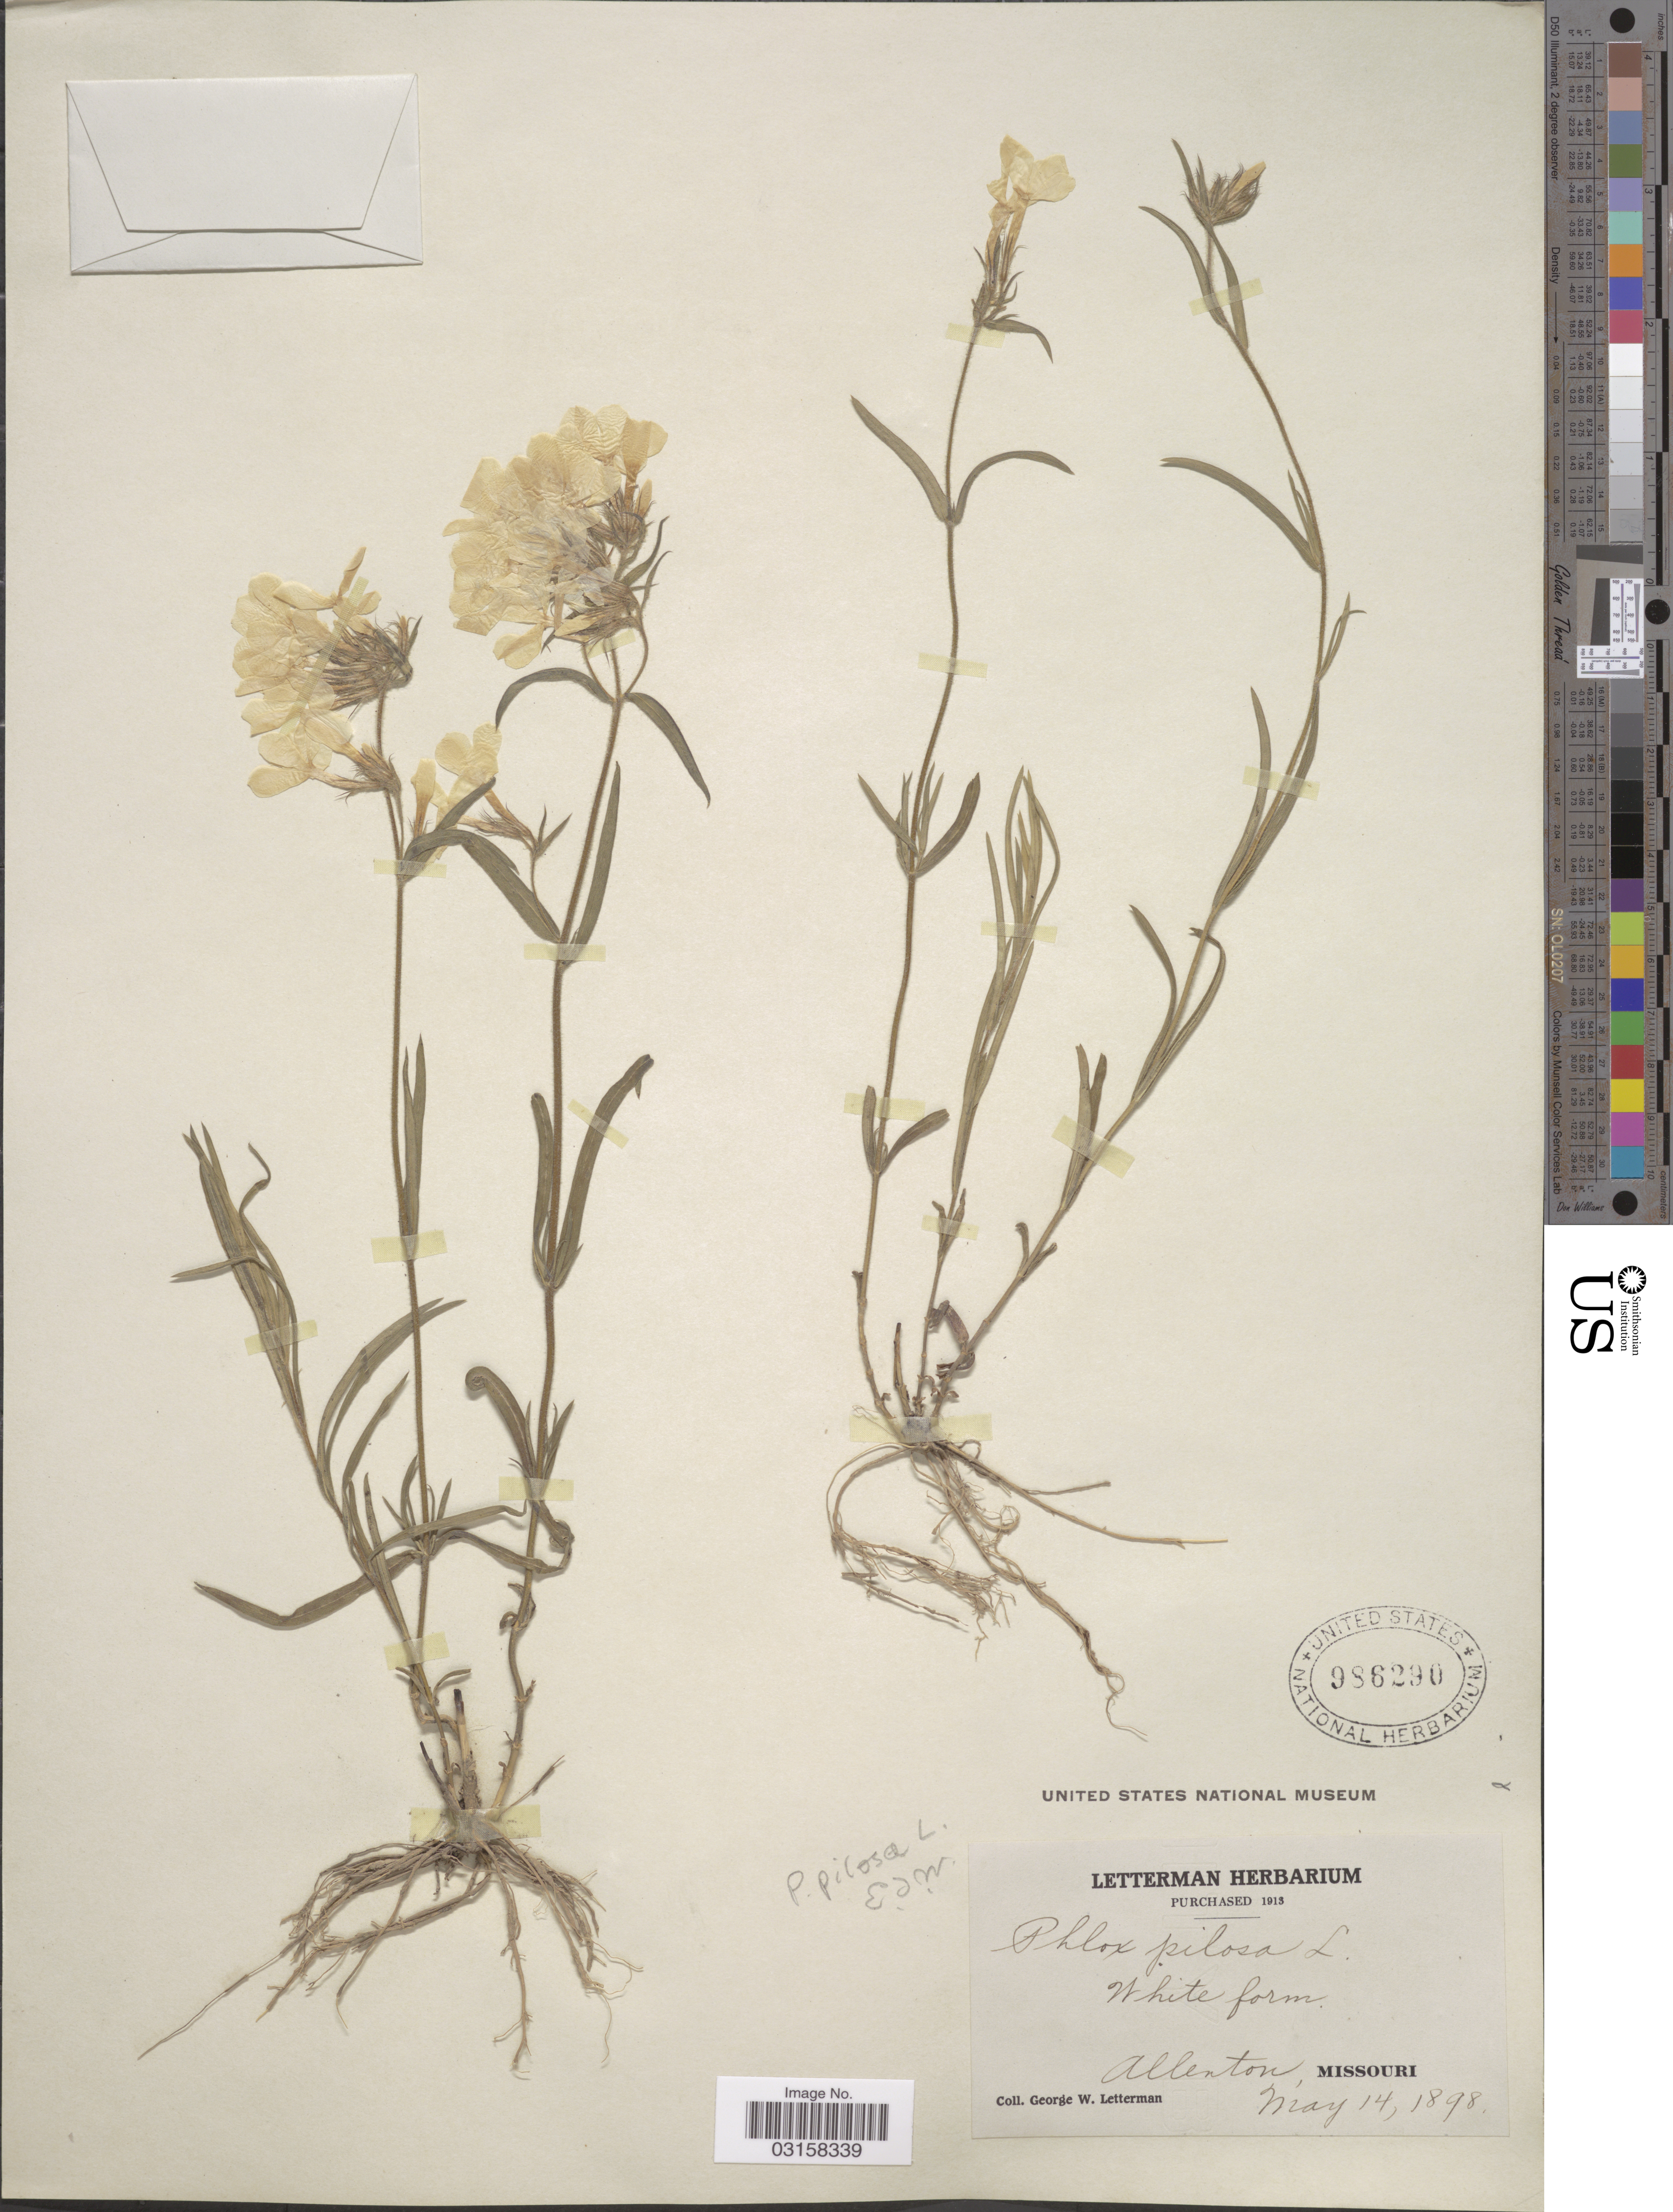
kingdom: Plantae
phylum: Tracheophyta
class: Magnoliopsida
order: Ericales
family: Polemoniaceae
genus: Phlox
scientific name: Phlox pilosa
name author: L.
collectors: G. W. Letterman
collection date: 1898-05-14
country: United States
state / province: Missouri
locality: Allenton.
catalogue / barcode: US 986290